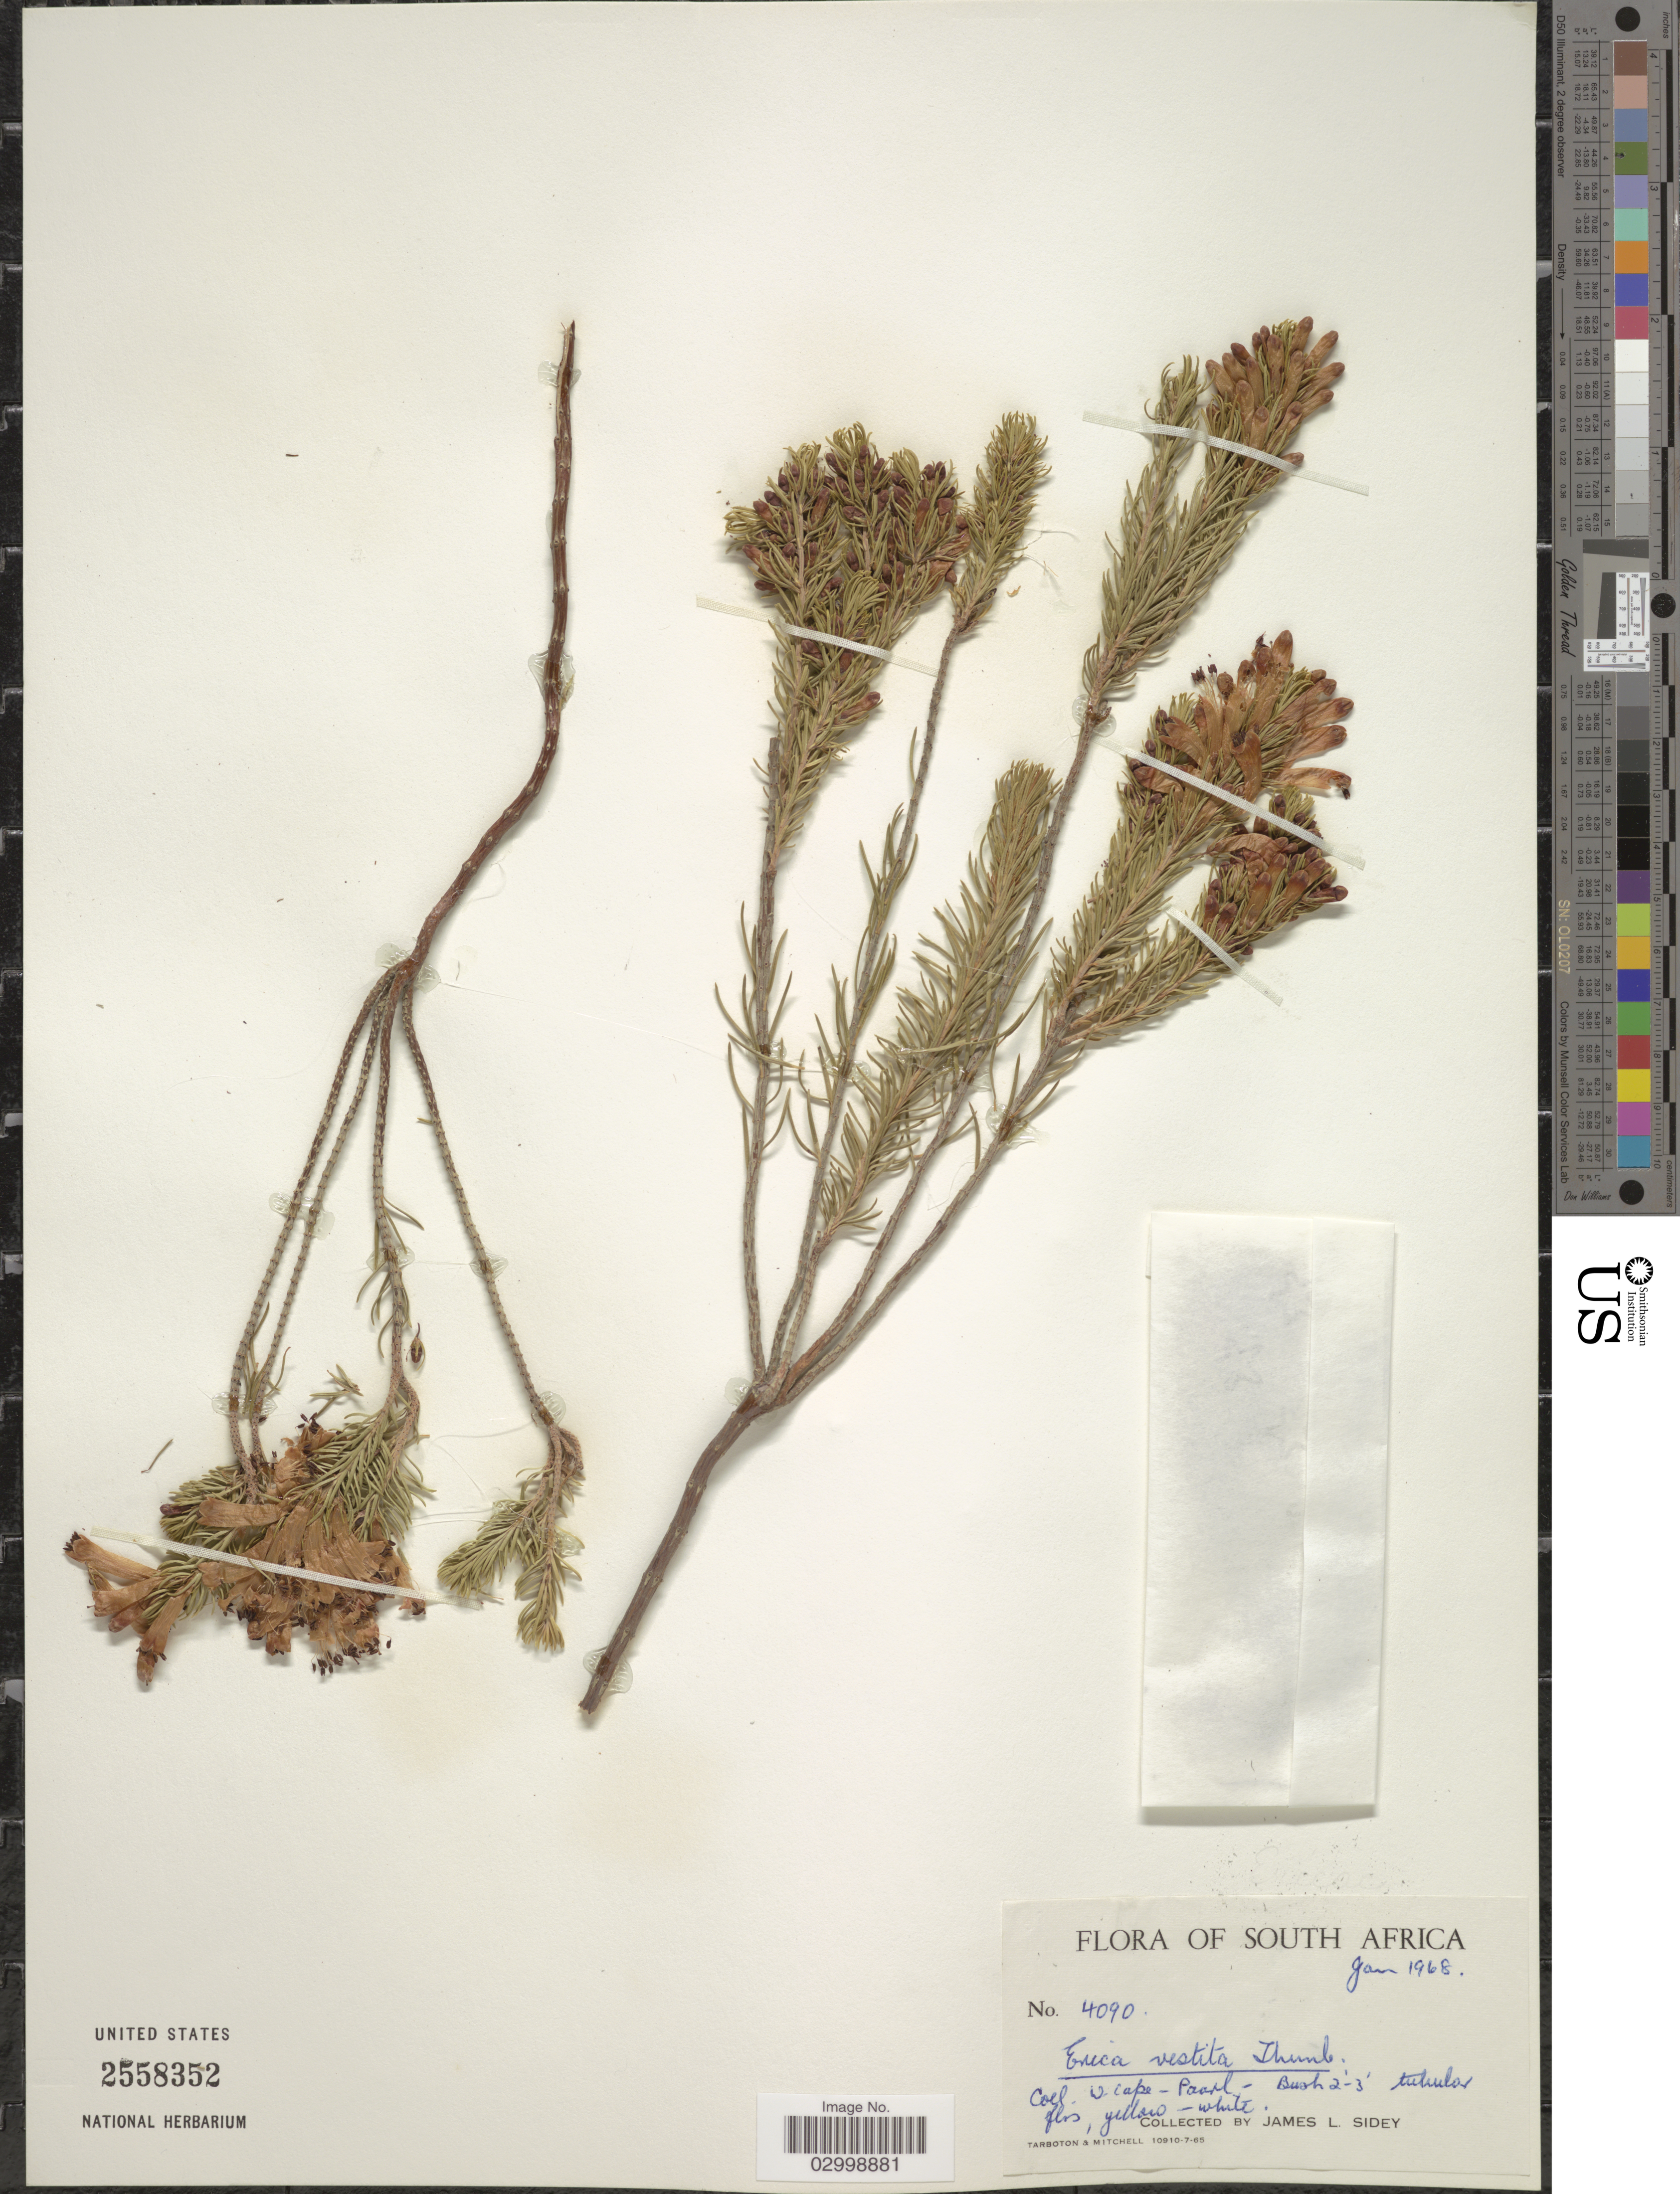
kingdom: Plantae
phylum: Tracheophyta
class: Magnoliopsida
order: Ericales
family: Ericaceae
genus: Erica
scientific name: Erica vestita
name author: Thunb.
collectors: J. L. Sidey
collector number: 4090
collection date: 1968-01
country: South Africa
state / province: Western Cape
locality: E. Cape - Paarl.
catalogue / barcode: US 2558352